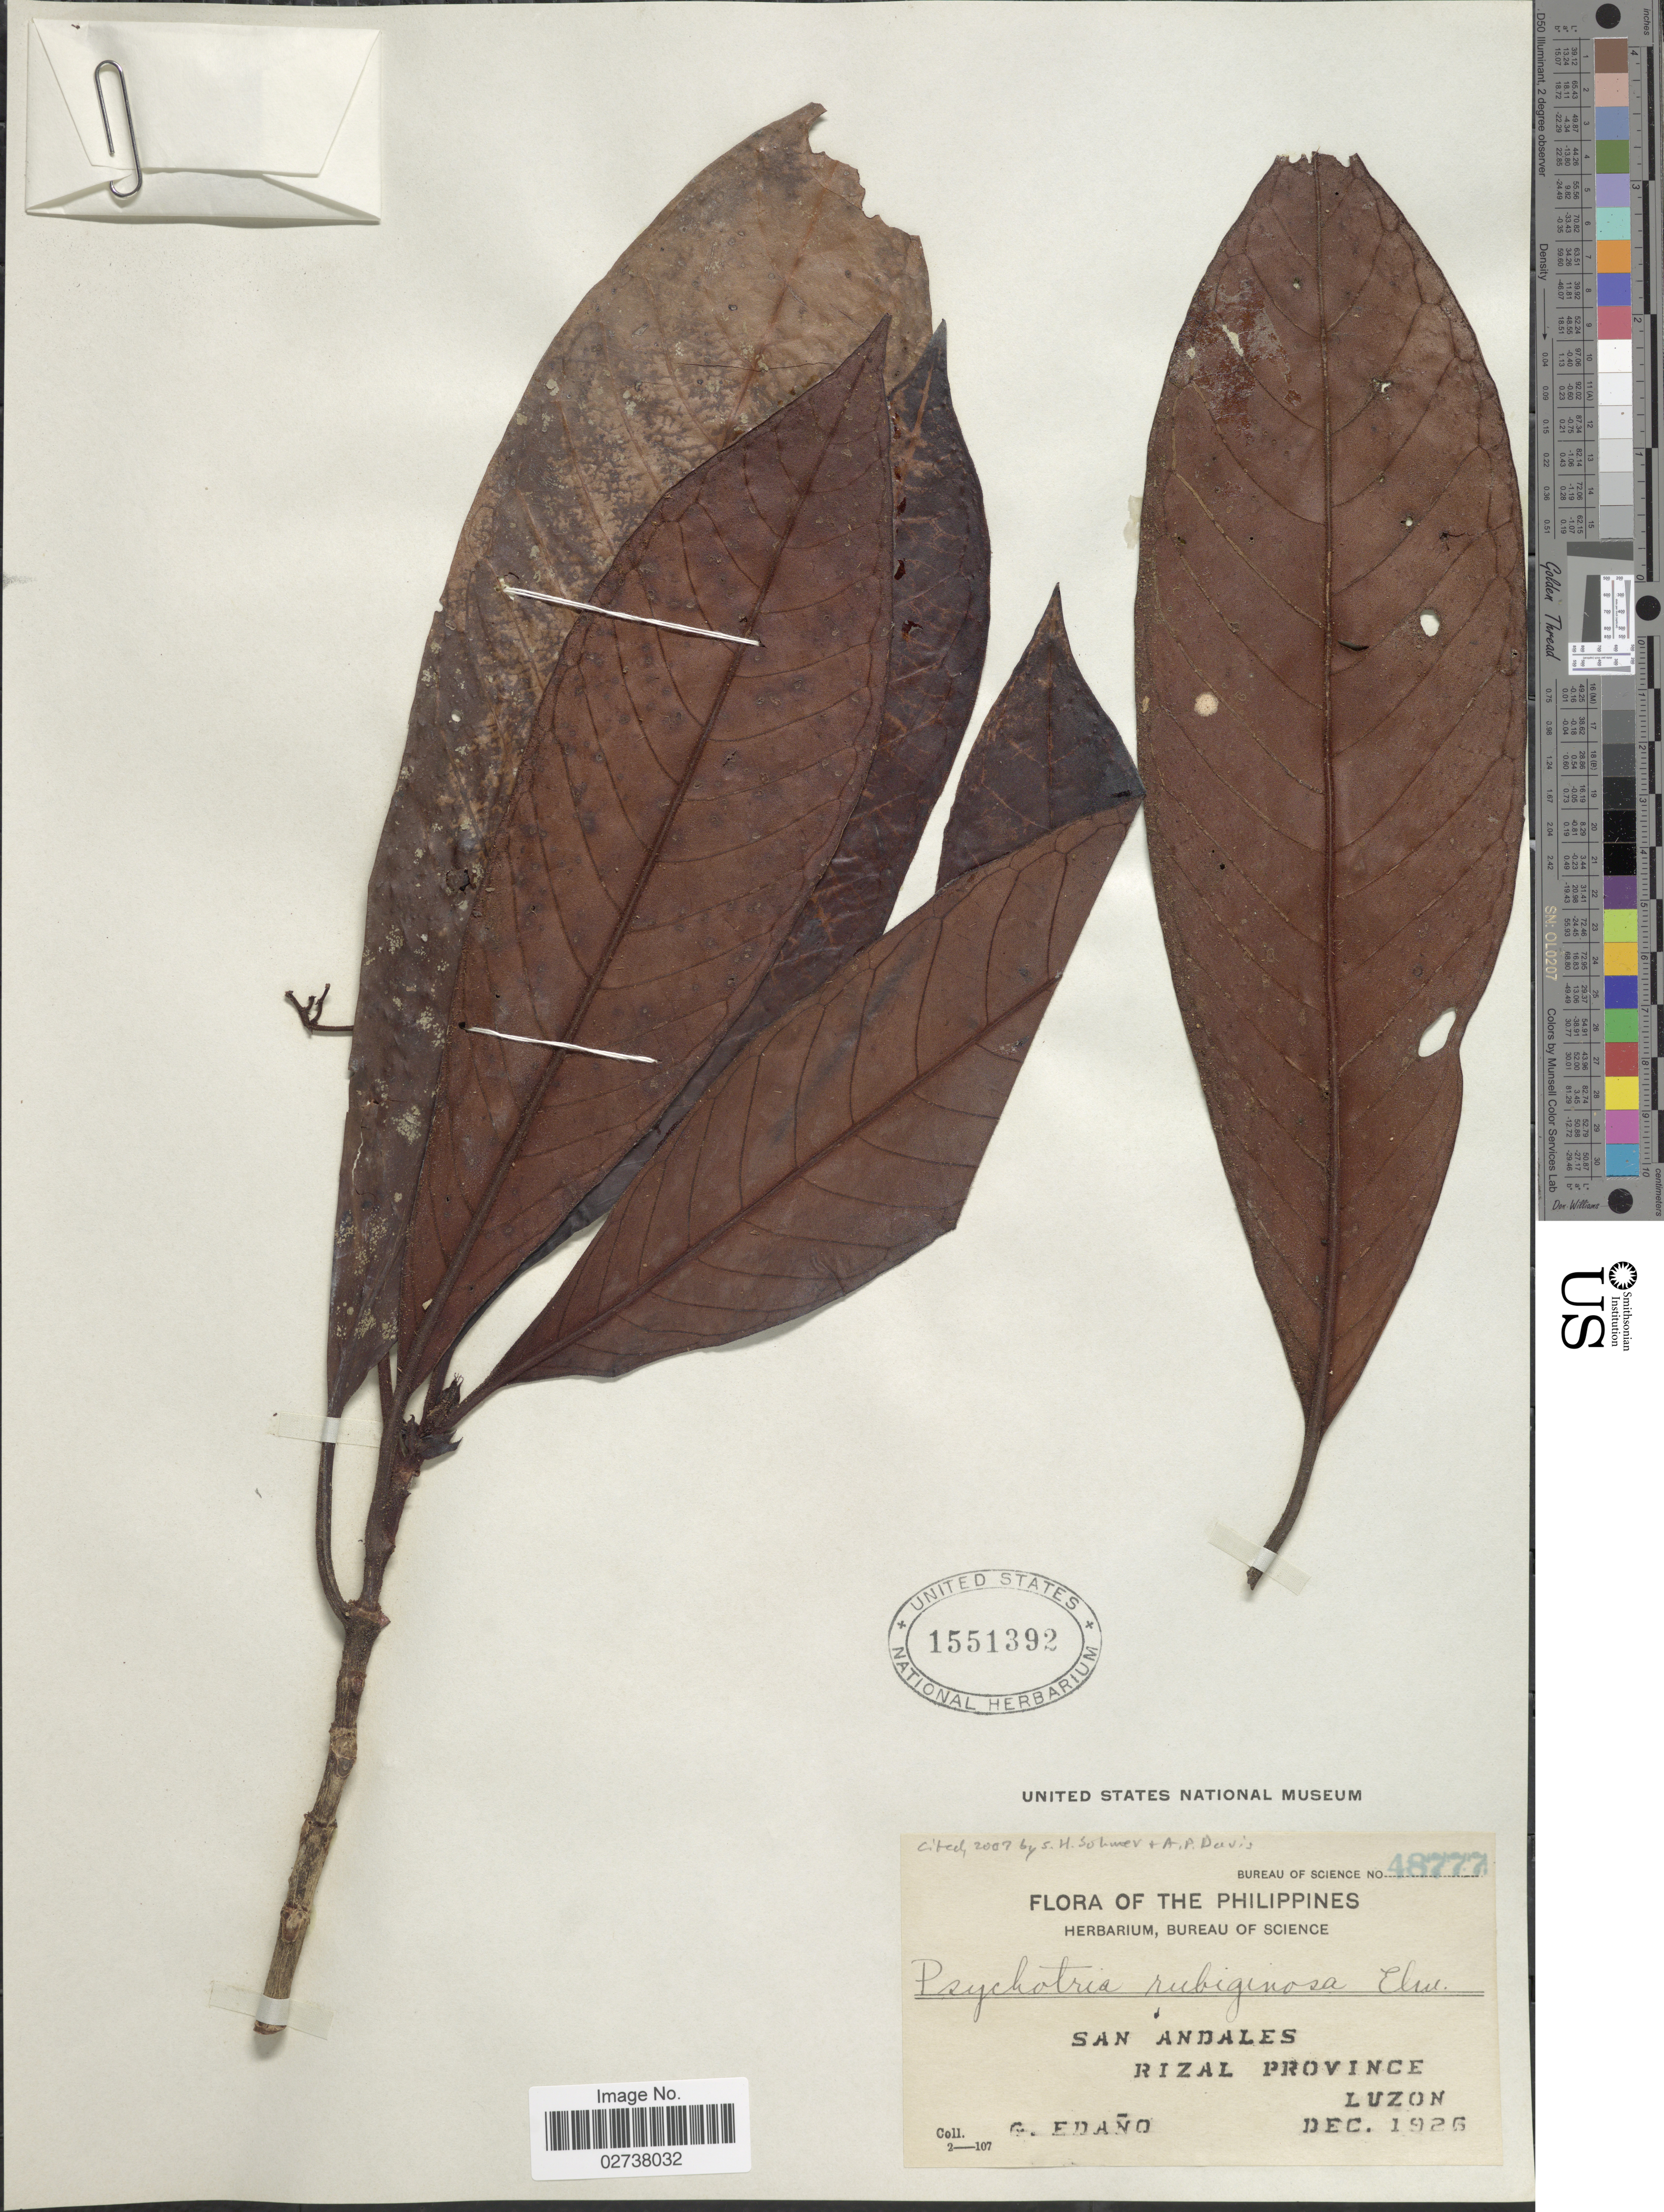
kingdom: Plantae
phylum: Tracheophyta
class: Magnoliopsida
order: Gentianales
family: Rubiaceae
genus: Psychotria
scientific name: Psychotria rubiginosa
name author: Elmer ex Merr.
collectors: G. Edaño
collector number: Bureau of Science 48777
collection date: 1926-12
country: Philippines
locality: San Andales, Rizal Province. Luzon.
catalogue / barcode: US 1551392